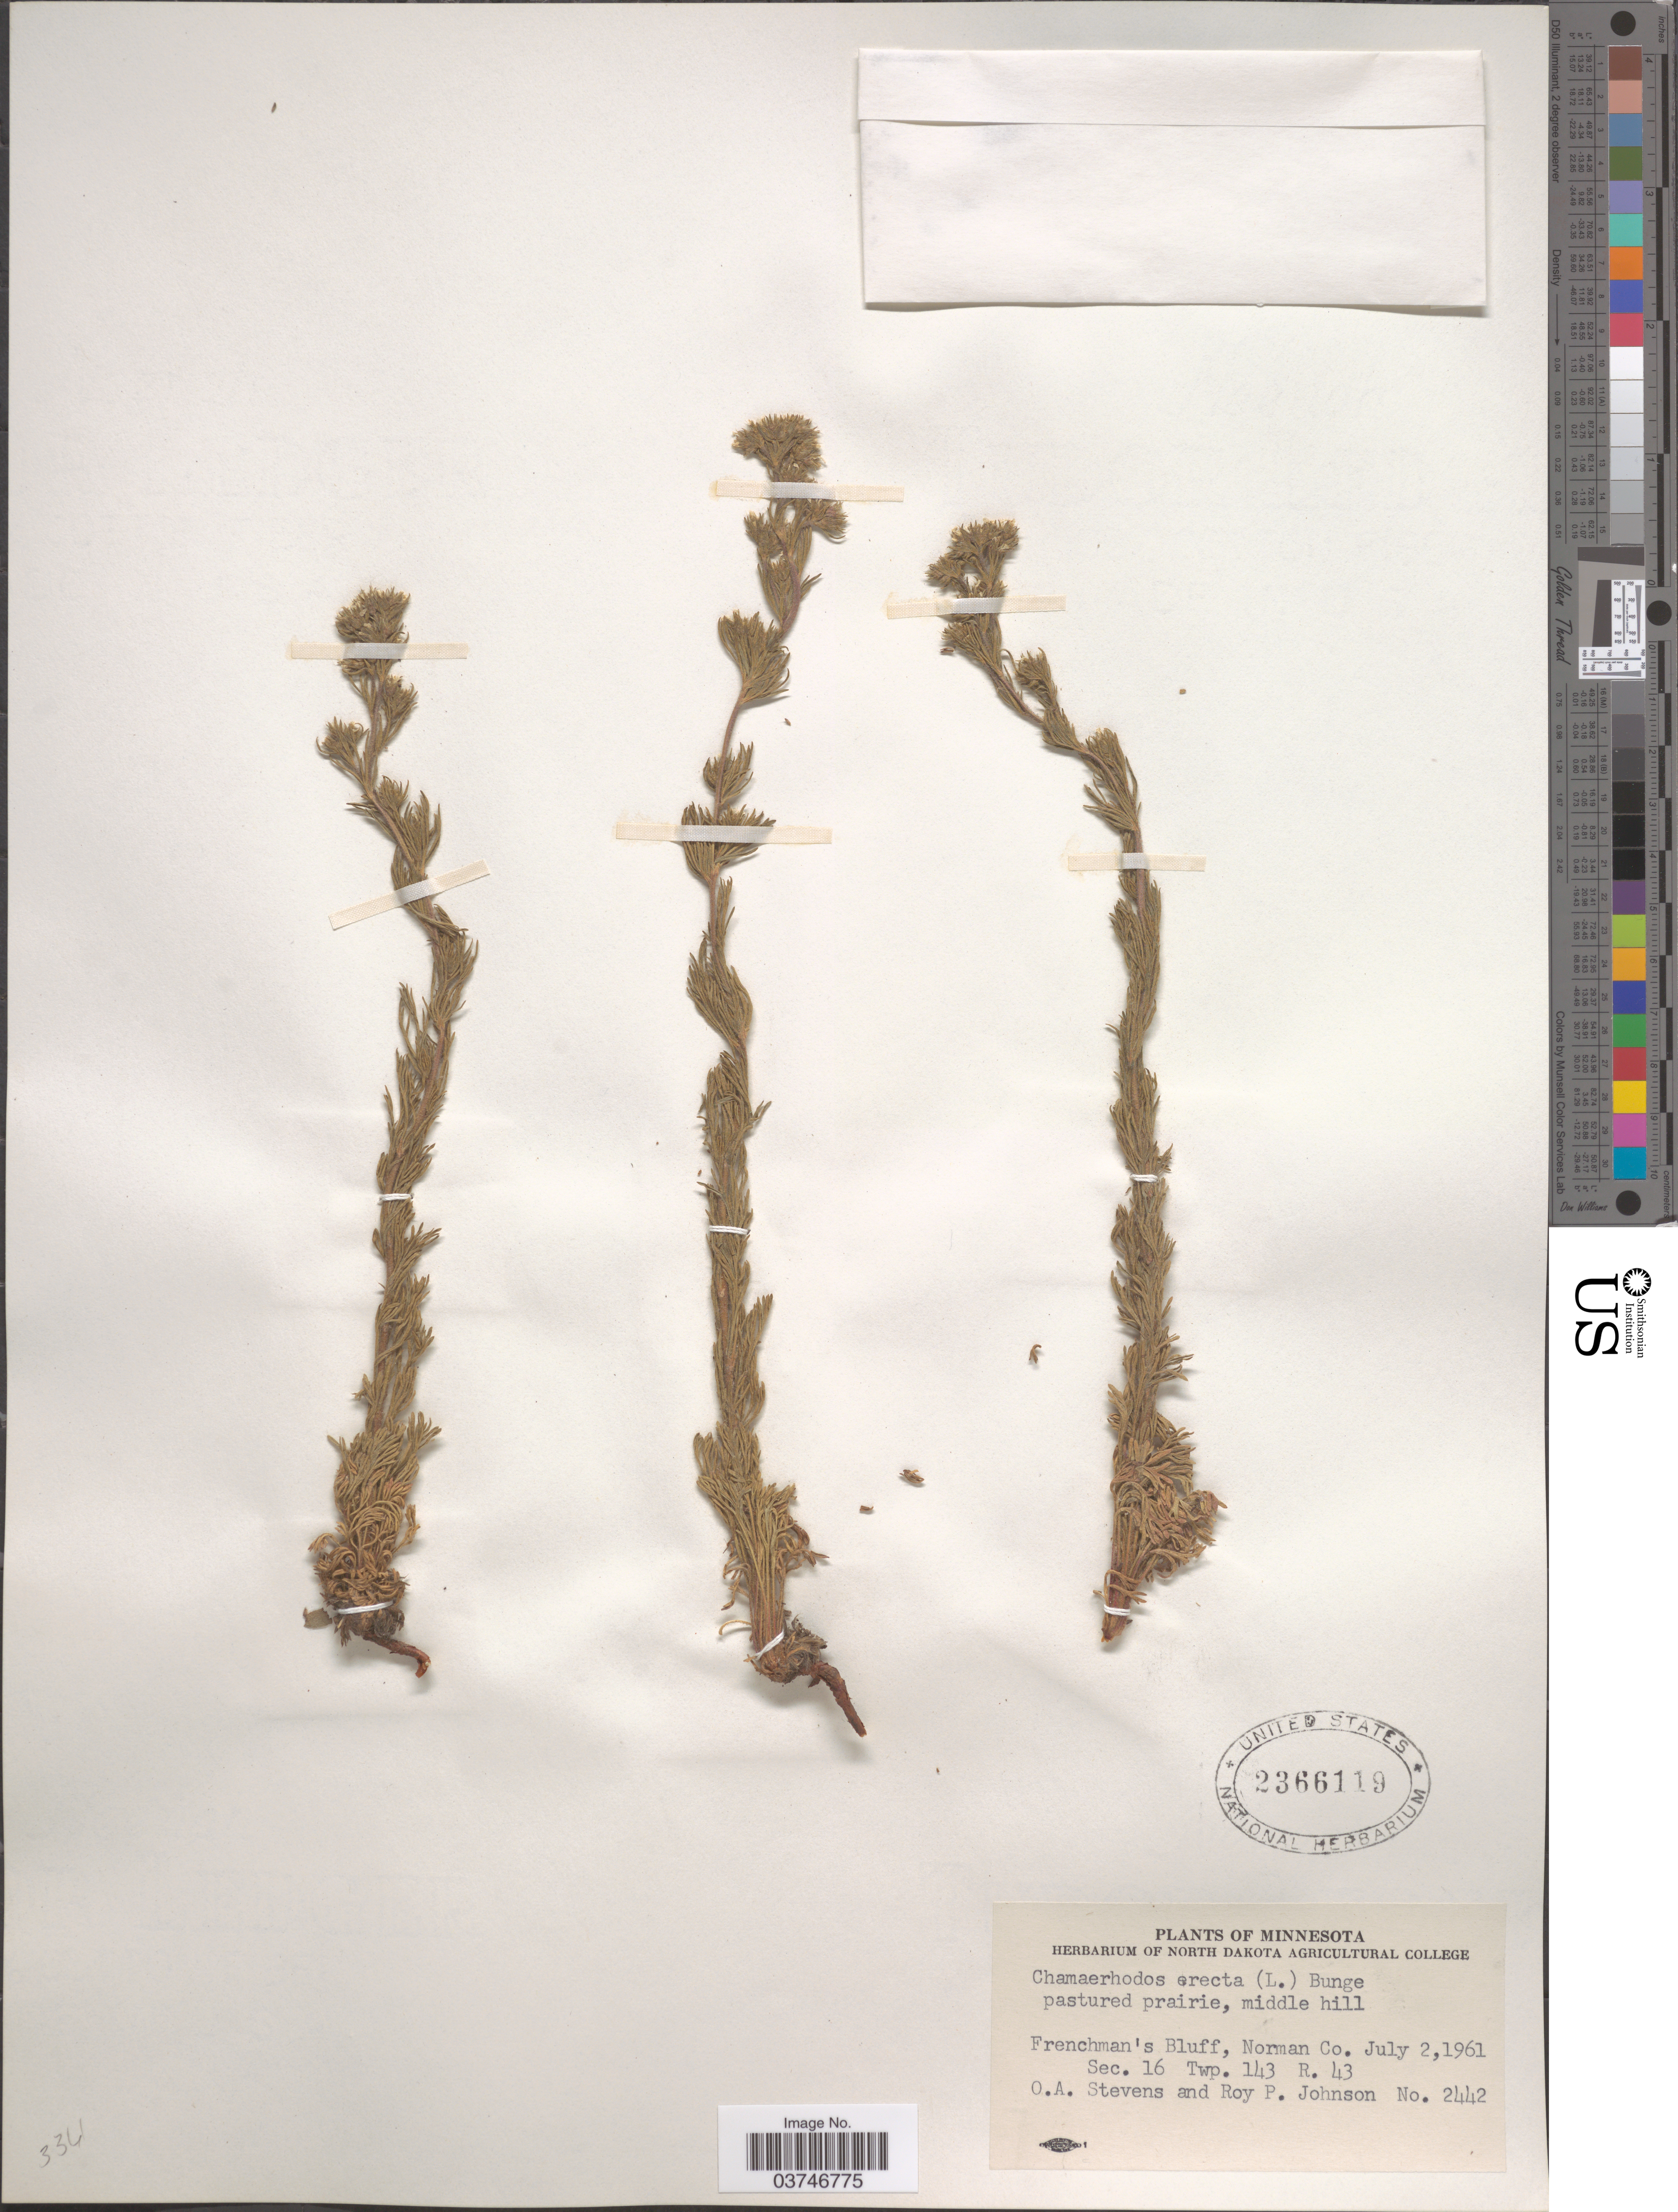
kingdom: Plantae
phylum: Tracheophyta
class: Magnoliopsida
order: Rosales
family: Rosaceae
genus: Chamaerhodos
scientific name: Chamaerhodos erecta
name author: (L.) Bunge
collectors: O. A. Stevens & R. Johnson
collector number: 2442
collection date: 1961-07-02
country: United States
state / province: Minnesota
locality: Frenchman's Bluff, Norman Co. Sec. 16 Twp. 143 R. 43.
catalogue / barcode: US 2366119